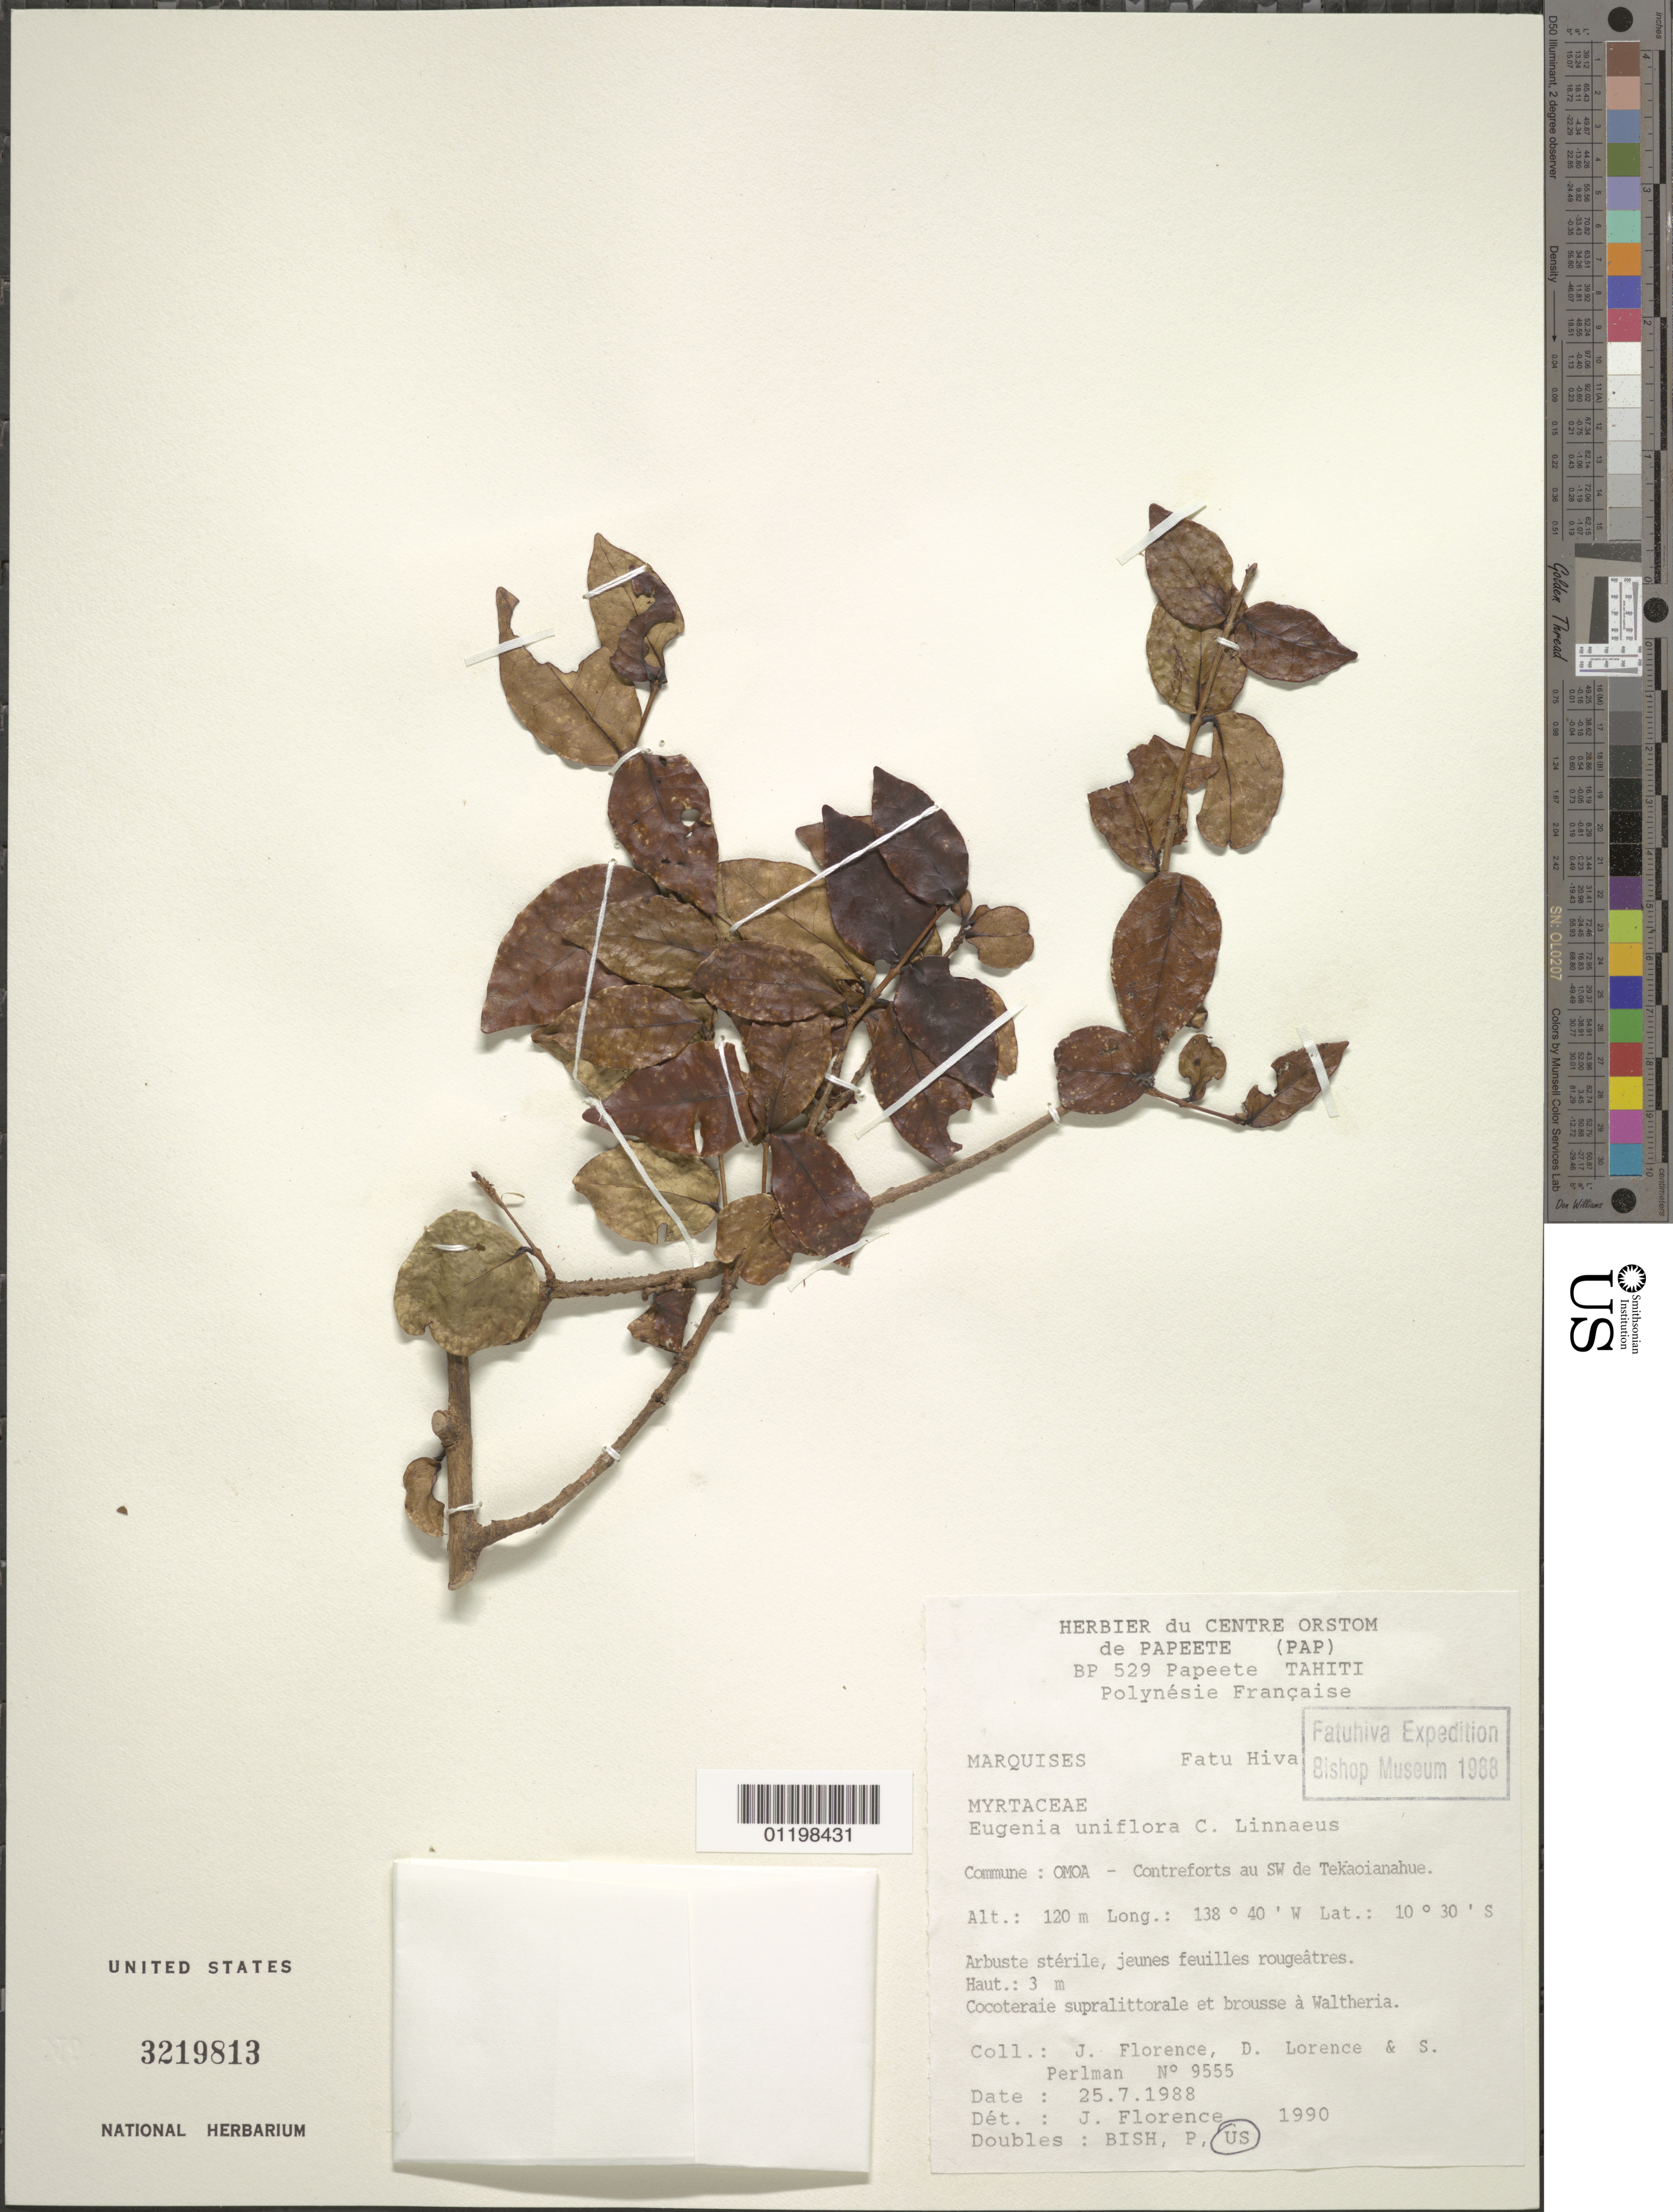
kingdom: Plantae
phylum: Tracheophyta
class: Magnoliopsida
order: Myrtales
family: Myrtaceae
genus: Eugenia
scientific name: Eugenia uniflora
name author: L.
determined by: Florence, J.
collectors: J. Florence, D. Lorence & S. P. Perlman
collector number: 9555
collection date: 1988-07-25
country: French Polynesia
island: Fatu Hiva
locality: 'Omo'a, contreforts au SW de Tekaoianahue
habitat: Cocoteraie supralittorale et brousse à Waltheria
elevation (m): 120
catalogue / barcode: US 3219813